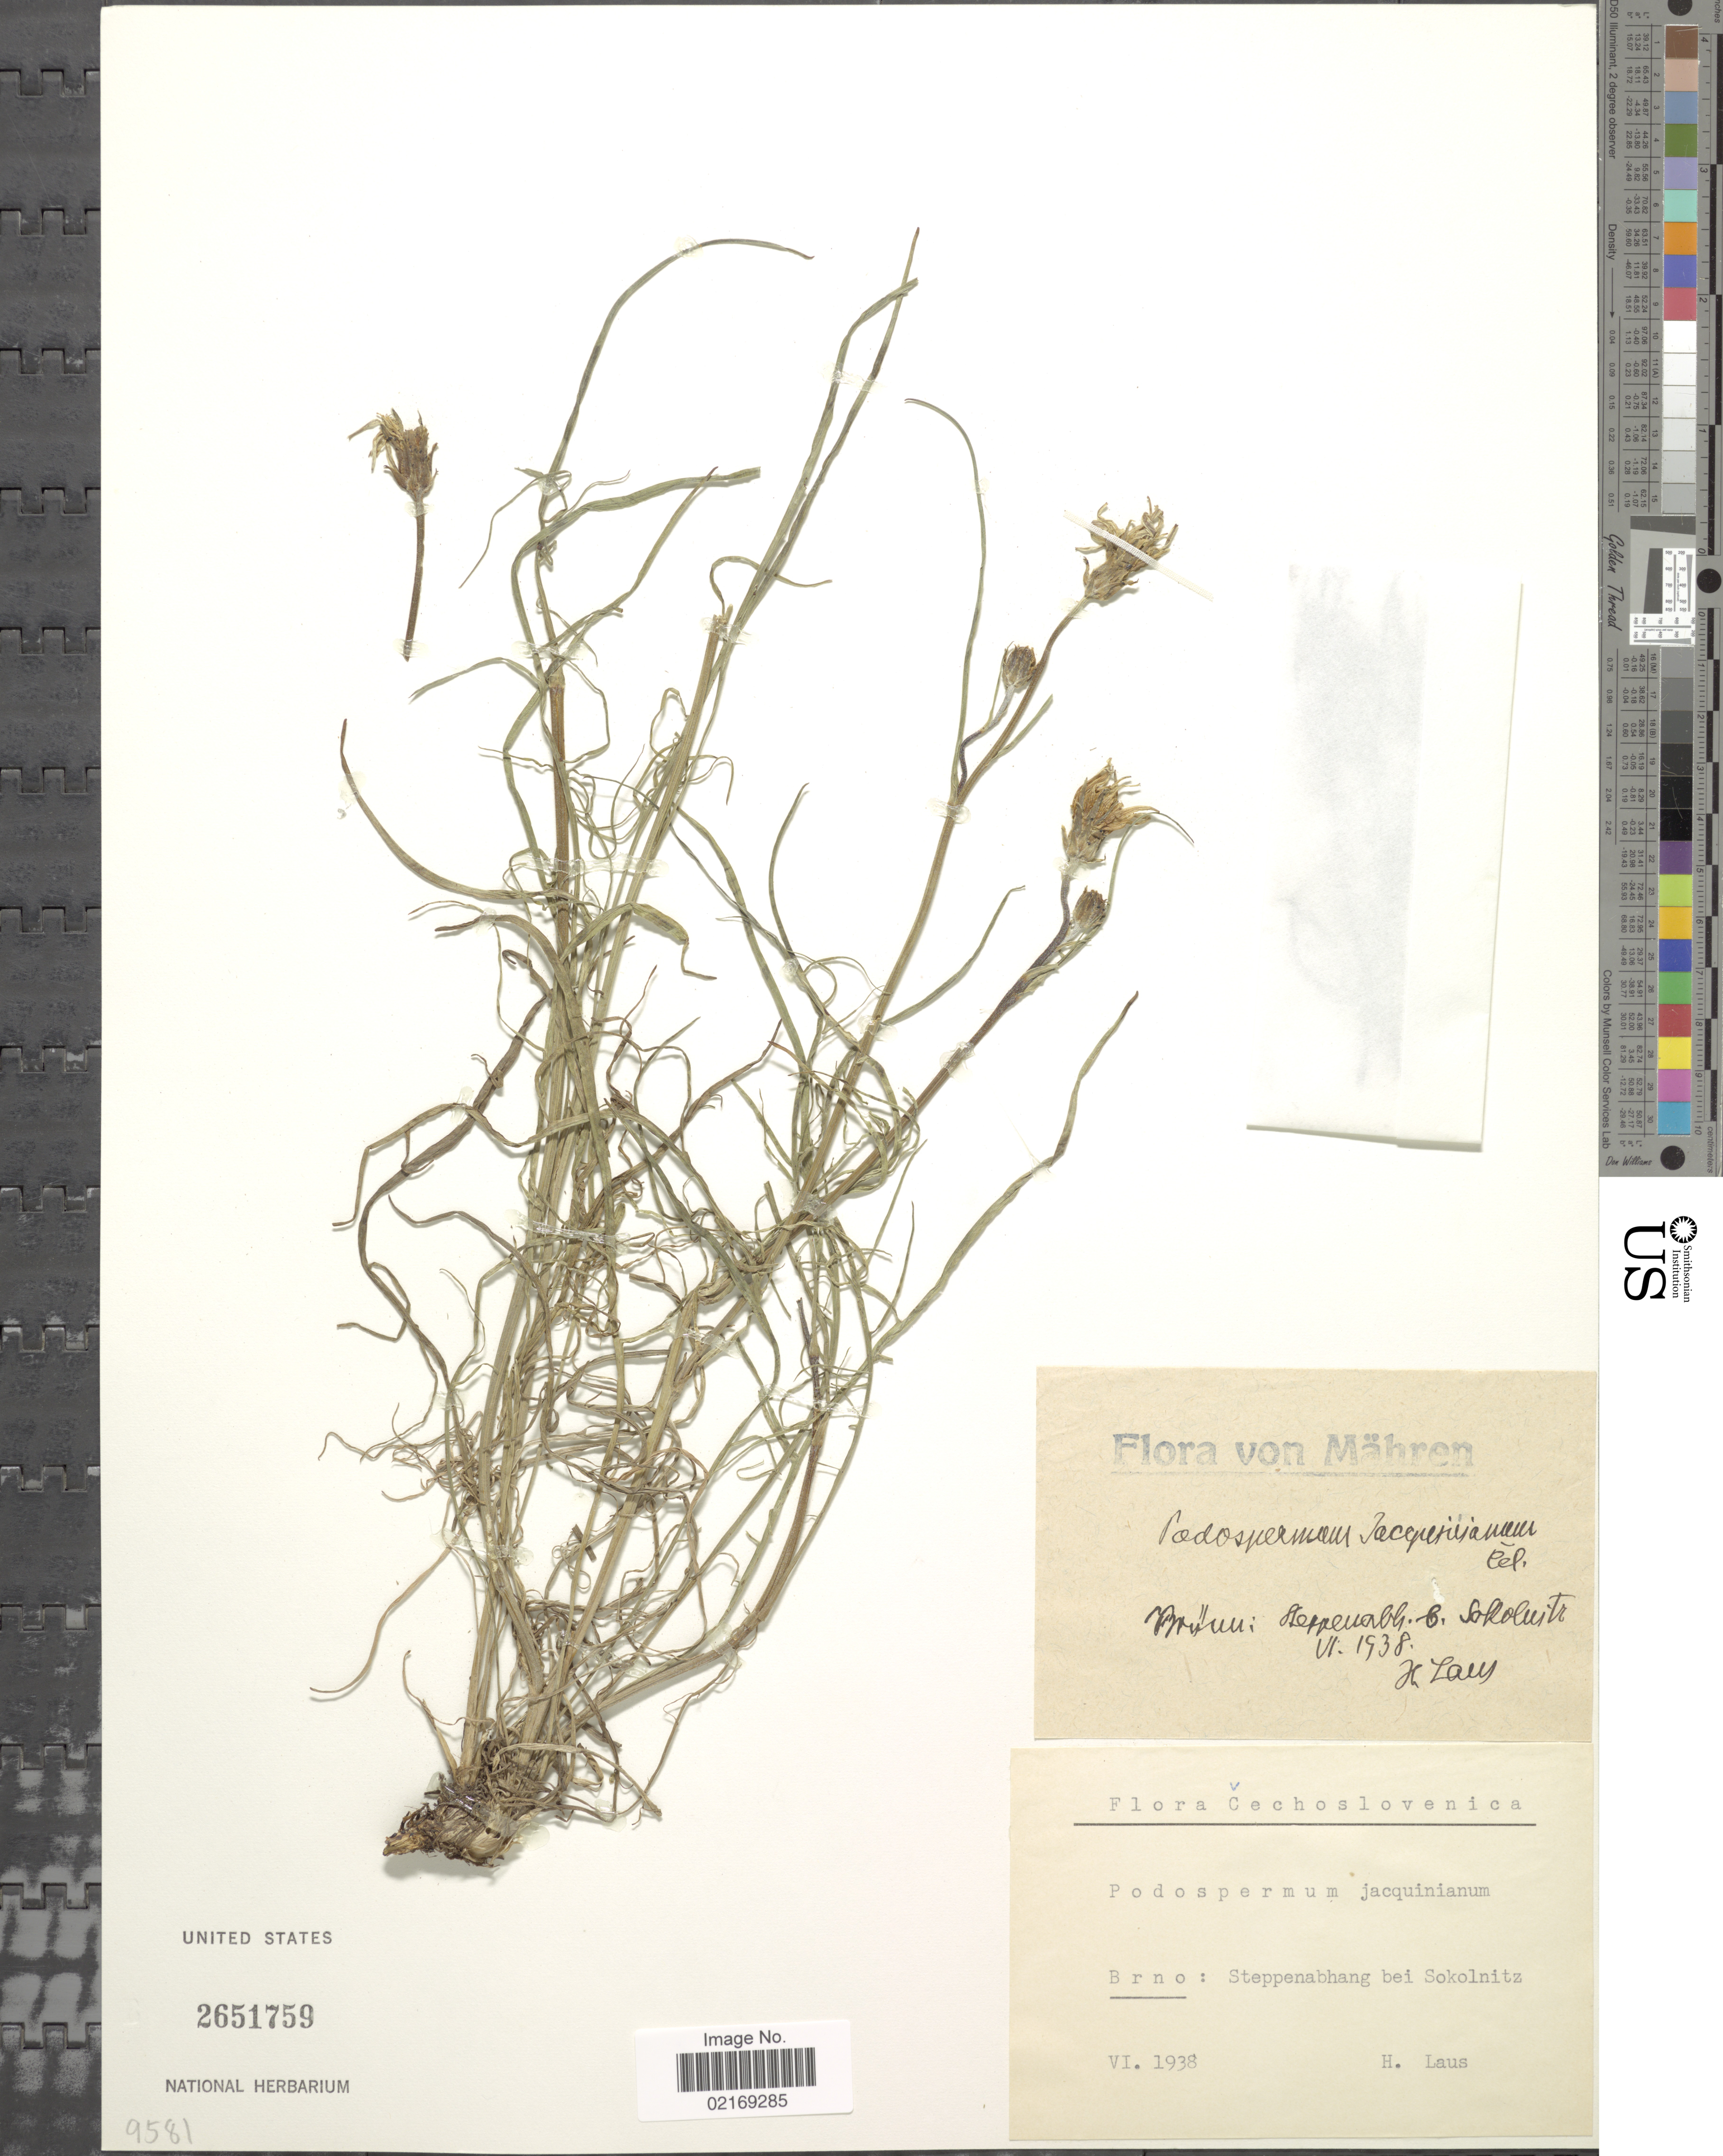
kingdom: Plantae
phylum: Tracheophyta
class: Magnoliopsida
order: Asterales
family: Asteraceae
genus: Podospermum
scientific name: Podospermum canum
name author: C.A. Mey.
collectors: H. Laus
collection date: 1938-06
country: Czechia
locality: Cechoslovanica, Mähren, Brno: Steppenabhang bei Sololnitz.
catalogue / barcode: US 2651759